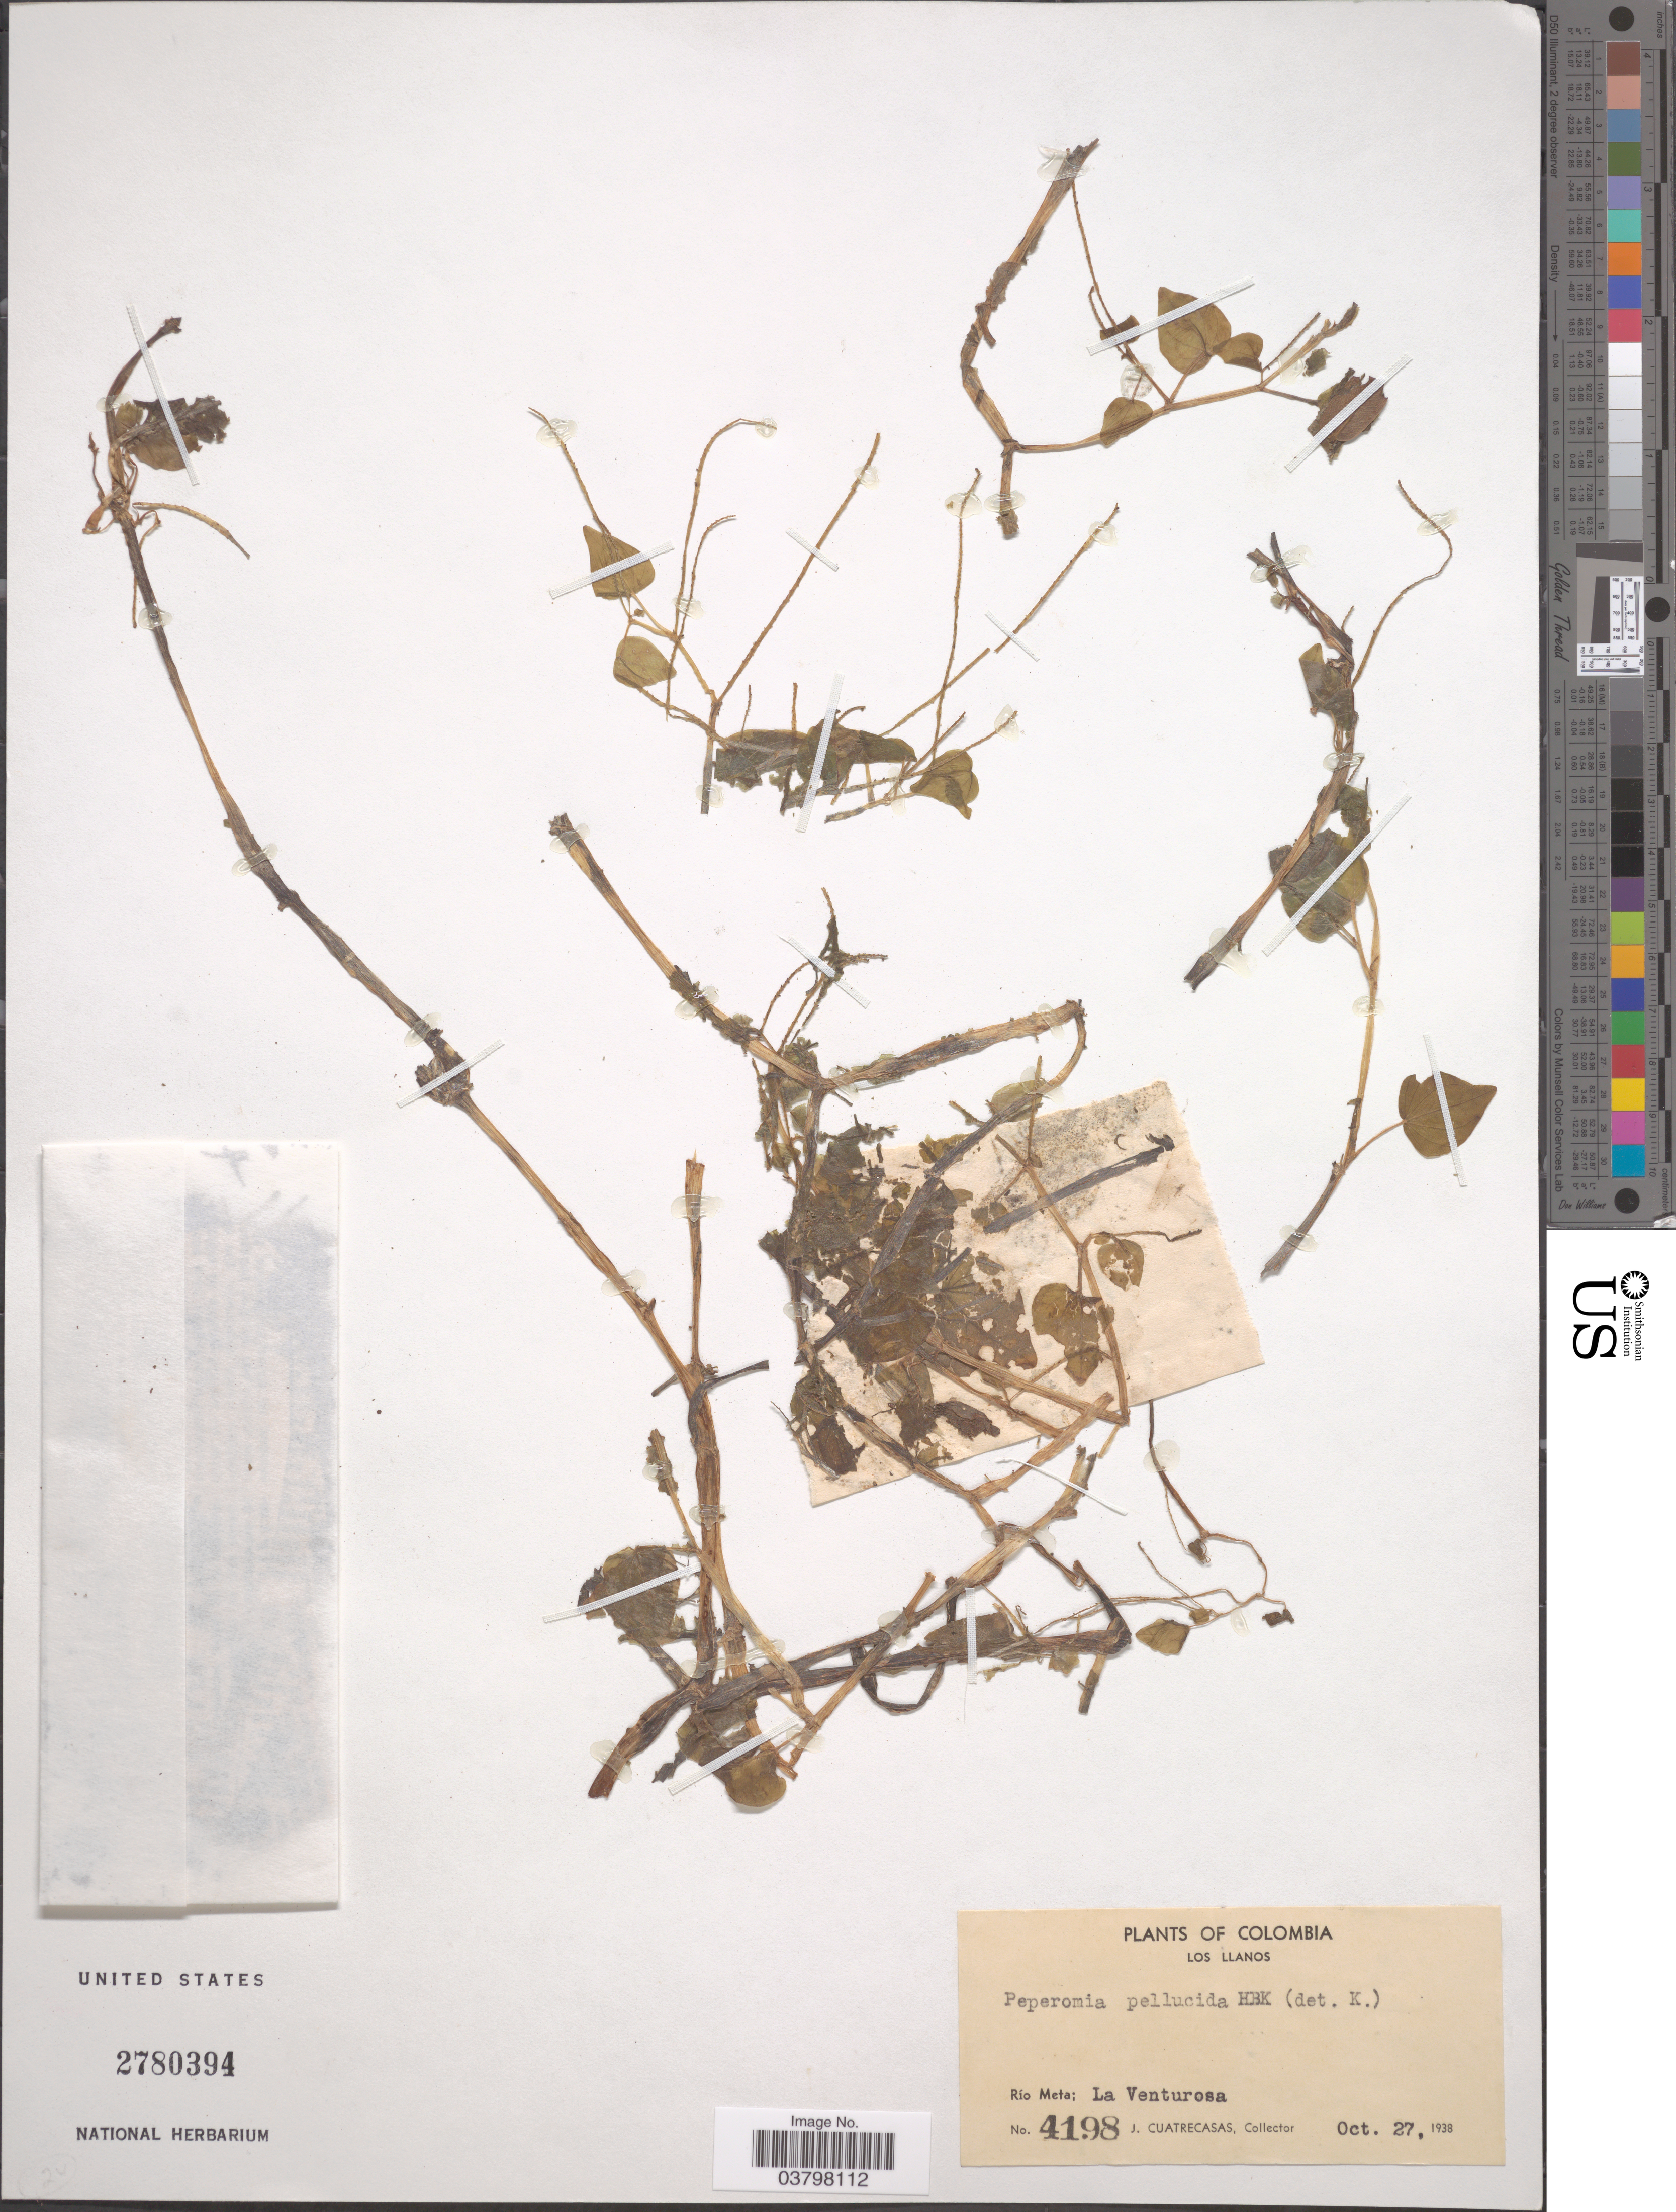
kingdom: Plantae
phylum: Tracheophyta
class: Magnoliopsida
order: Piperales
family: Piperaceae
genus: Peperomia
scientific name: Peperomia pellucida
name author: (L.) Kunth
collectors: J. Cuatrecasas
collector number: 4198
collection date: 1938-10-27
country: Colombia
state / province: Meta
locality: Los Llanos. Río Meta: La Venturosa.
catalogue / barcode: US 2780394